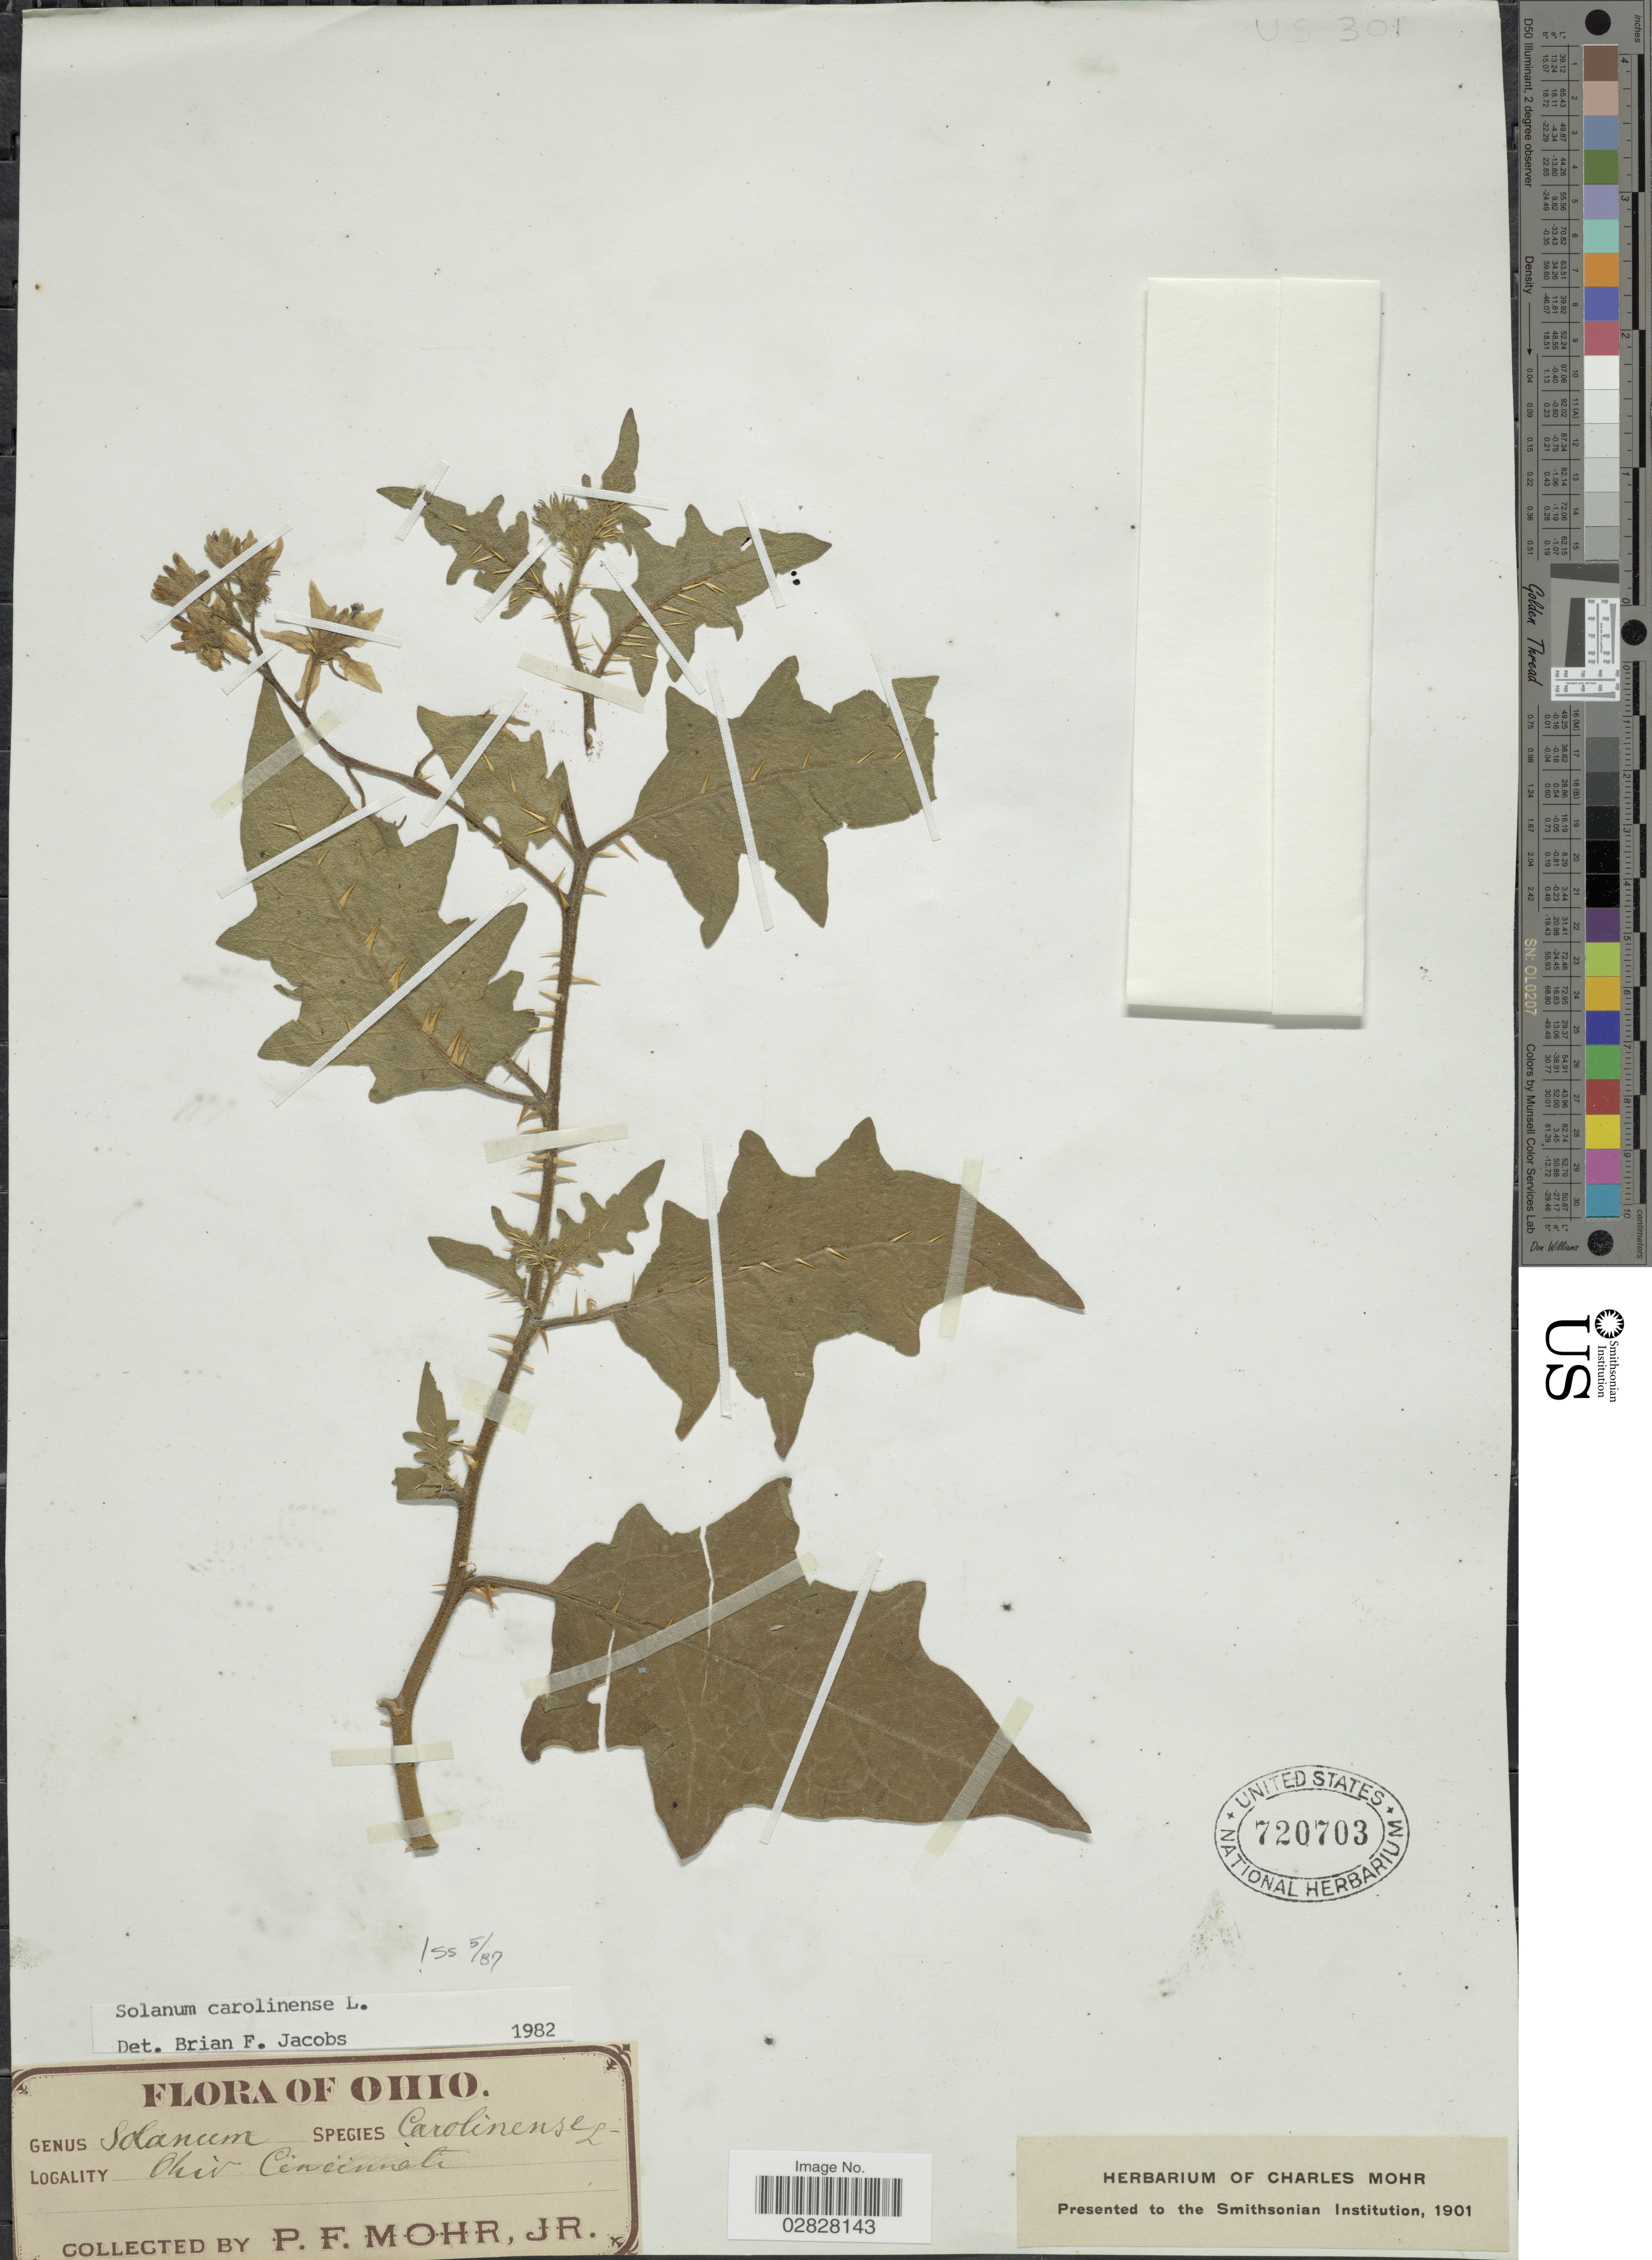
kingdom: Plantae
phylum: Tracheophyta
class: Magnoliopsida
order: Solanales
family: Solanaceae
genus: Solanum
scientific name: Solanum carolinense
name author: L.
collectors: Mohr Jr., P. F.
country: United States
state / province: Ohio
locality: Ohio Cincinnati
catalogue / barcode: US 720703